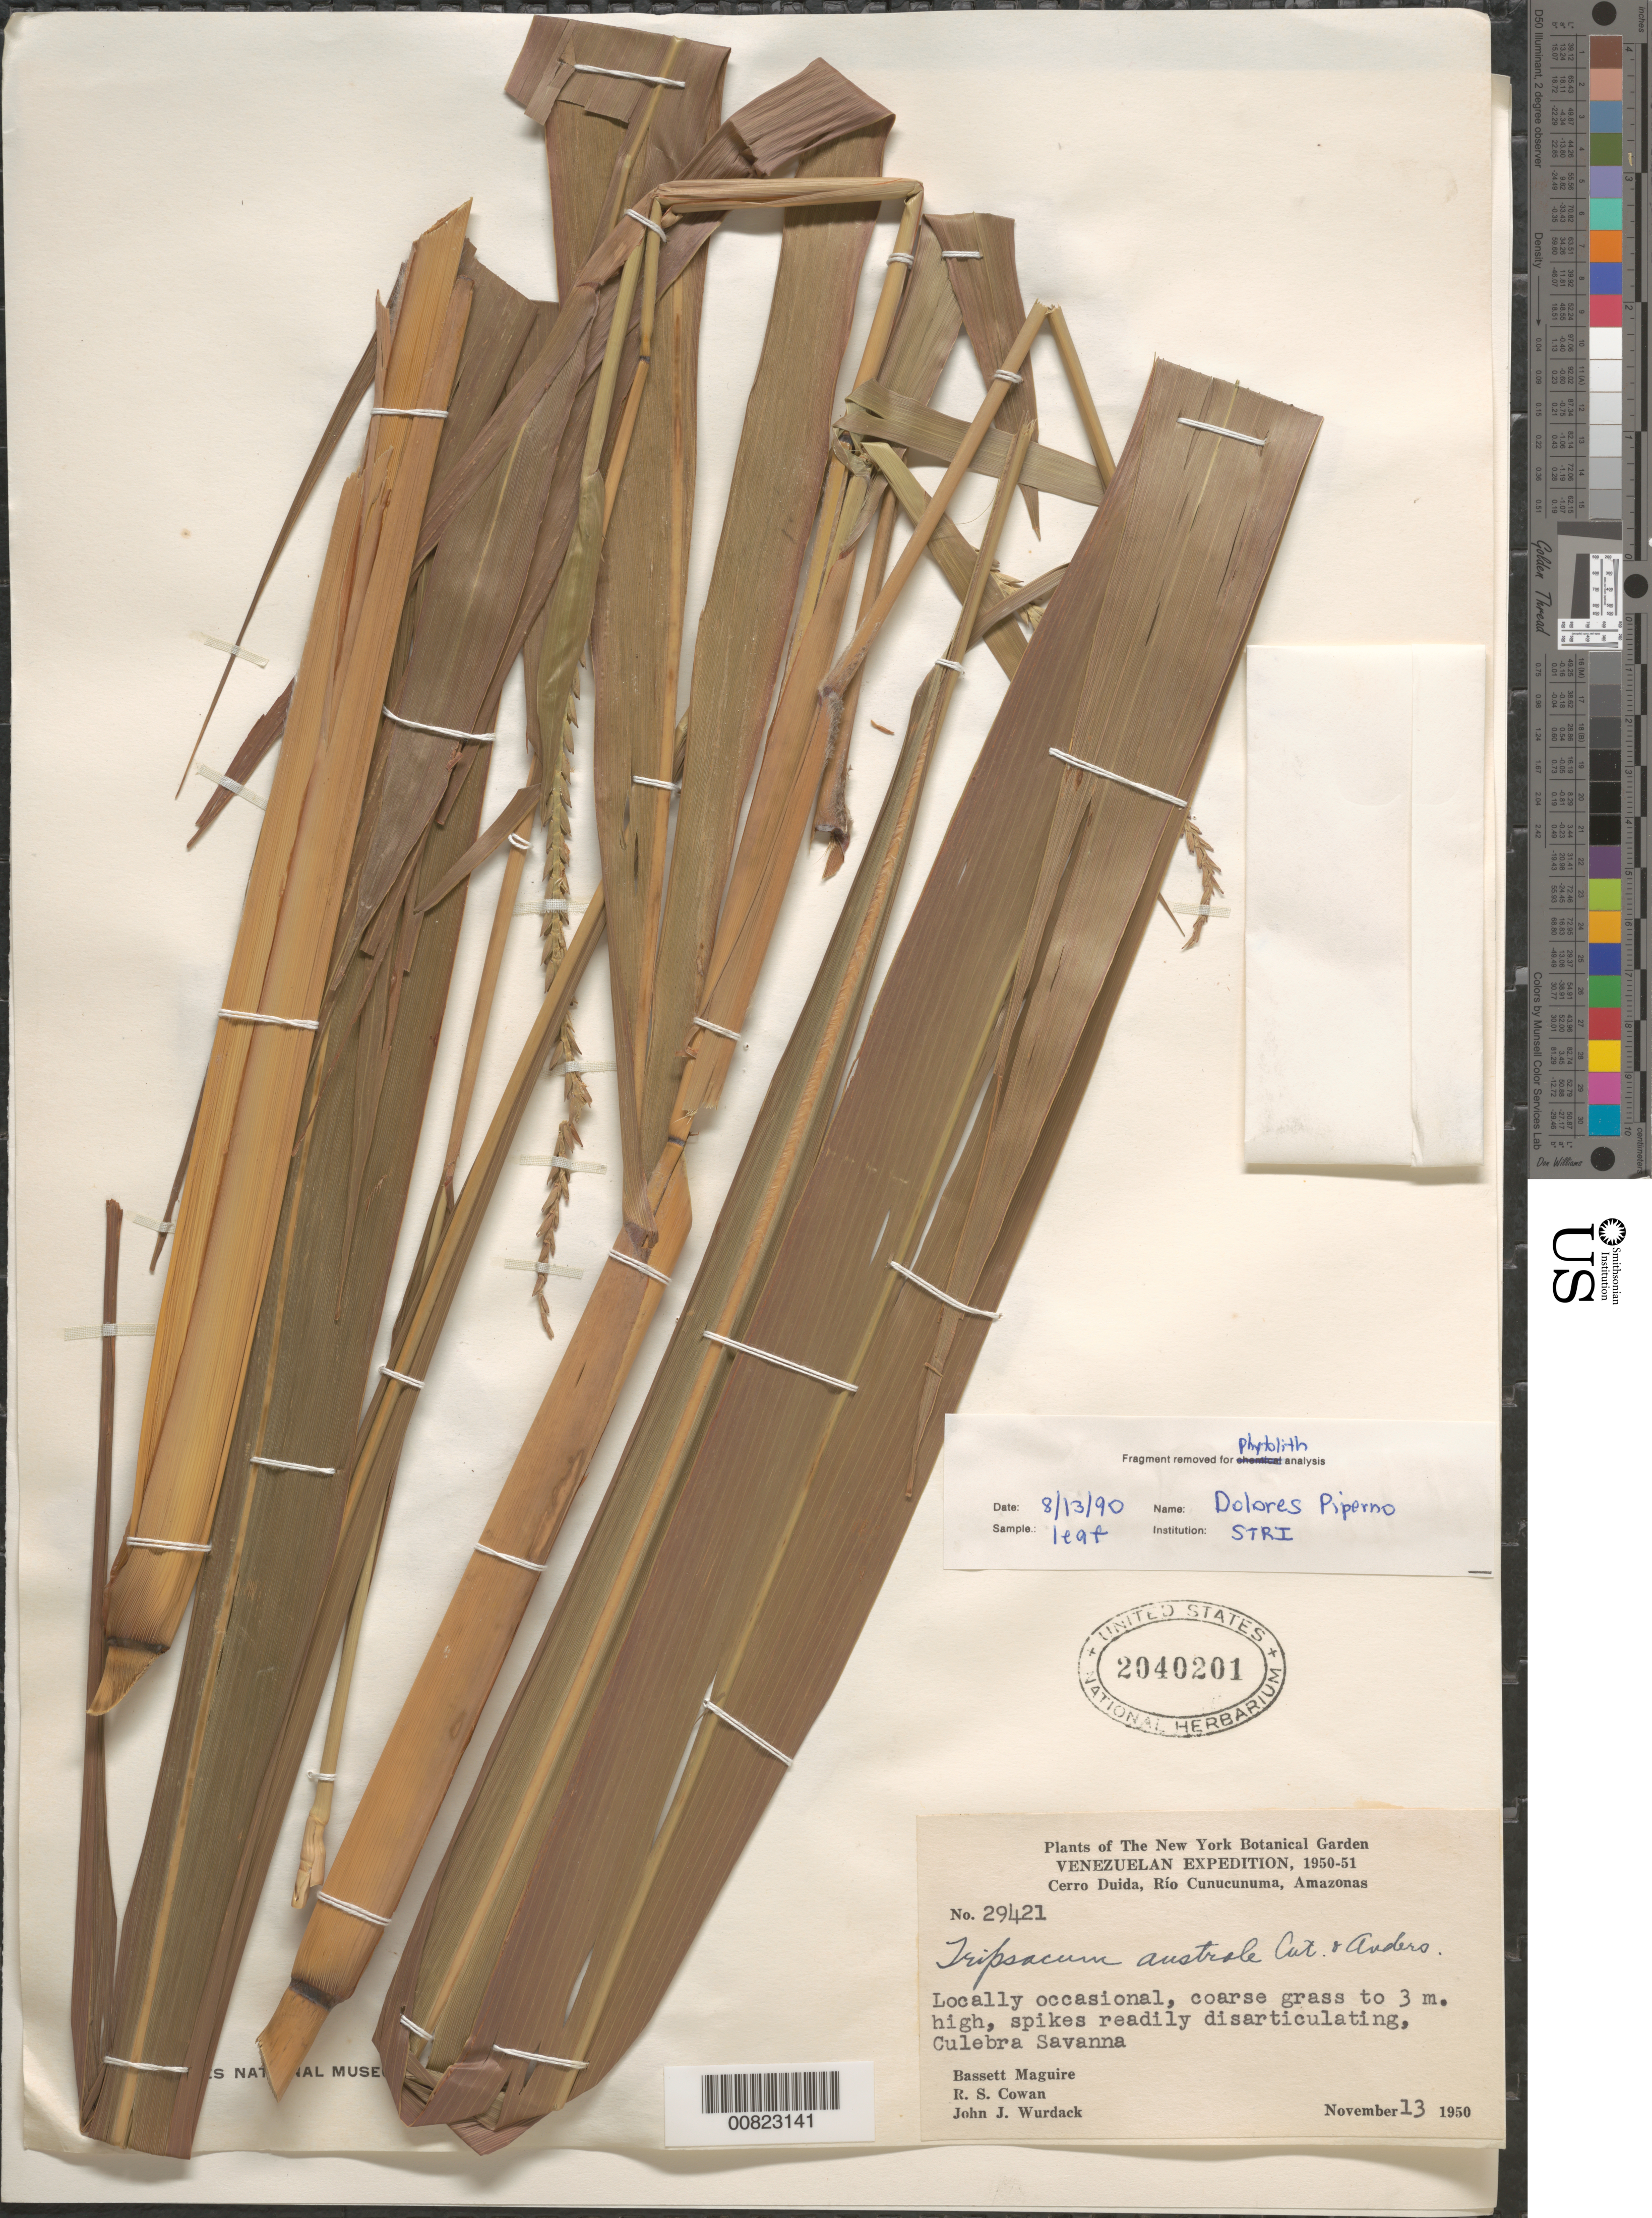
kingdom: Plantae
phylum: Tracheophyta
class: Liliopsida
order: Poales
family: Poaceae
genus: Tripsacum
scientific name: Tripsacum australe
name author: H.C. Cutler & E.S. Anderson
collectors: B. Maguire, R. S. Cowan & J. J. Wurdack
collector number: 29421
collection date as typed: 13-Nov-50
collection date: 1950-11-13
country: Venezuela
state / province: Amazonas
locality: Río Cunucunuma, Río Orinoco, N base of Cerro Duida, Culebra savanna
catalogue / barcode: US 2040201